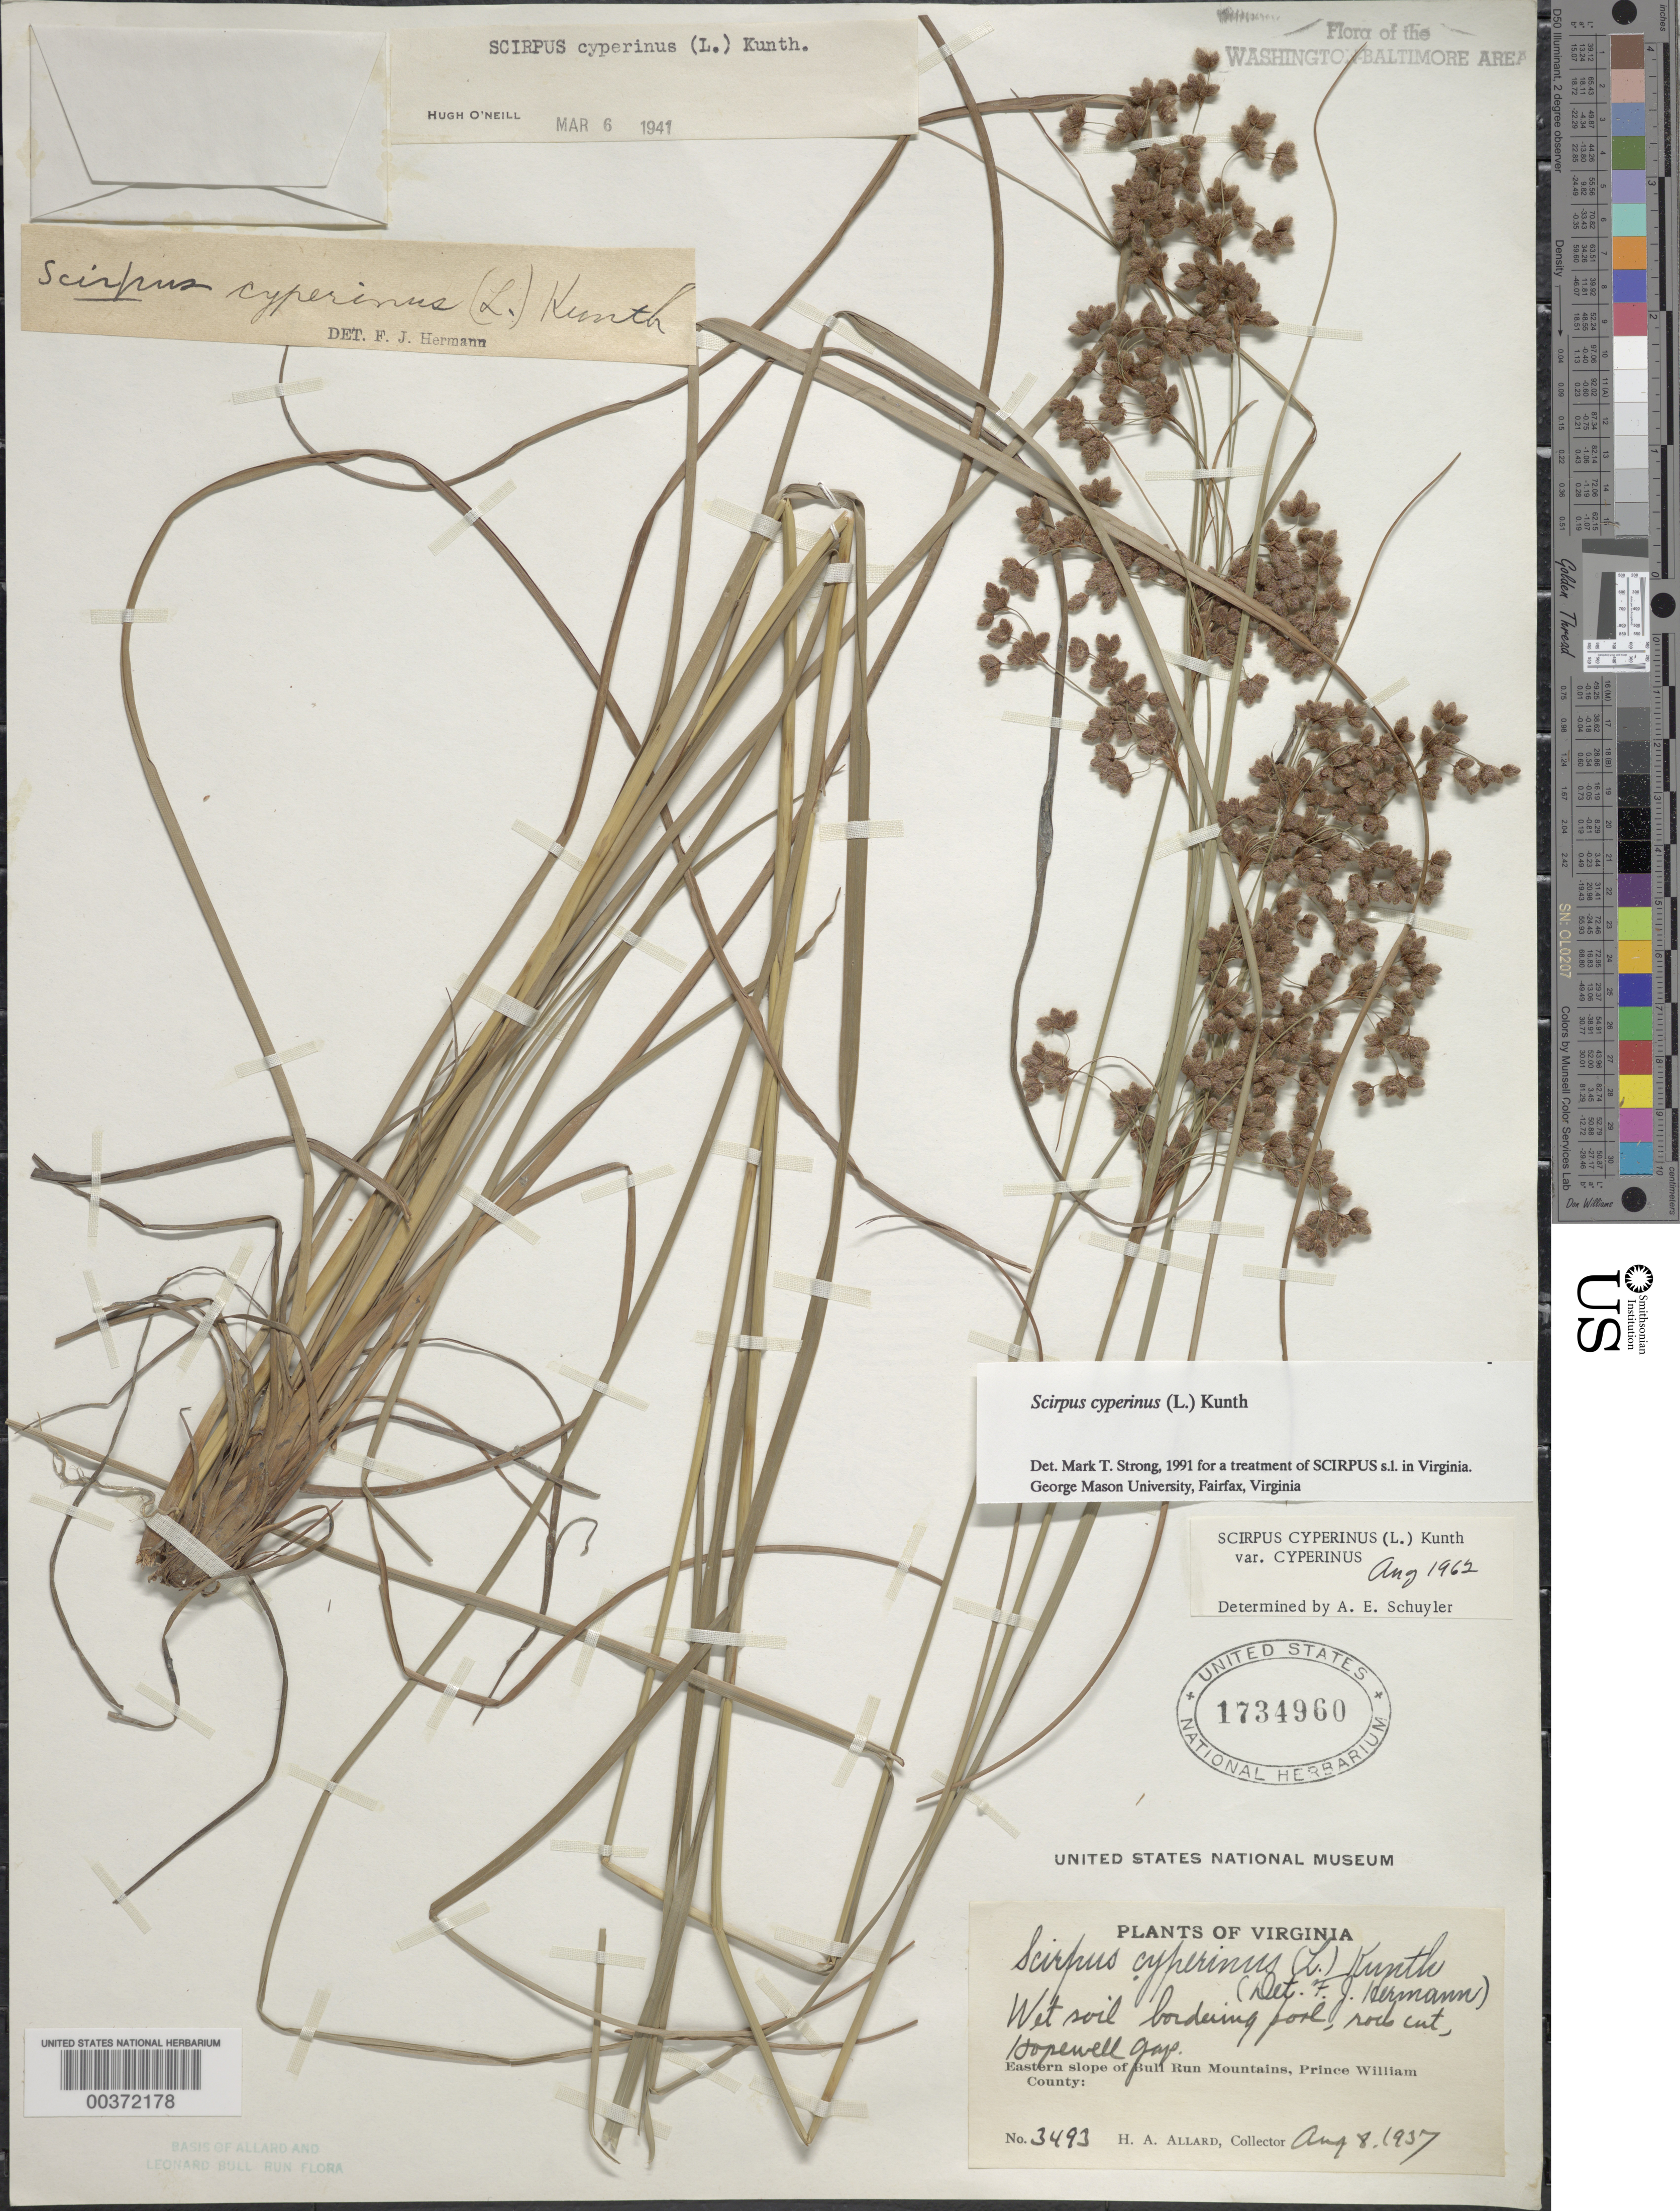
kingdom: Plantae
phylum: Tracheophyta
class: Liliopsida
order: Poales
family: Cyperaceae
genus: Scirpus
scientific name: Scirpus cyperinus (L.) Kunth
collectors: H. A. Allard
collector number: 3493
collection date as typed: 08 Aug 1937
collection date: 1937-08-08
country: United States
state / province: Virginia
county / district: Prince William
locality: Hopewell Gap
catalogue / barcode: US 1734960